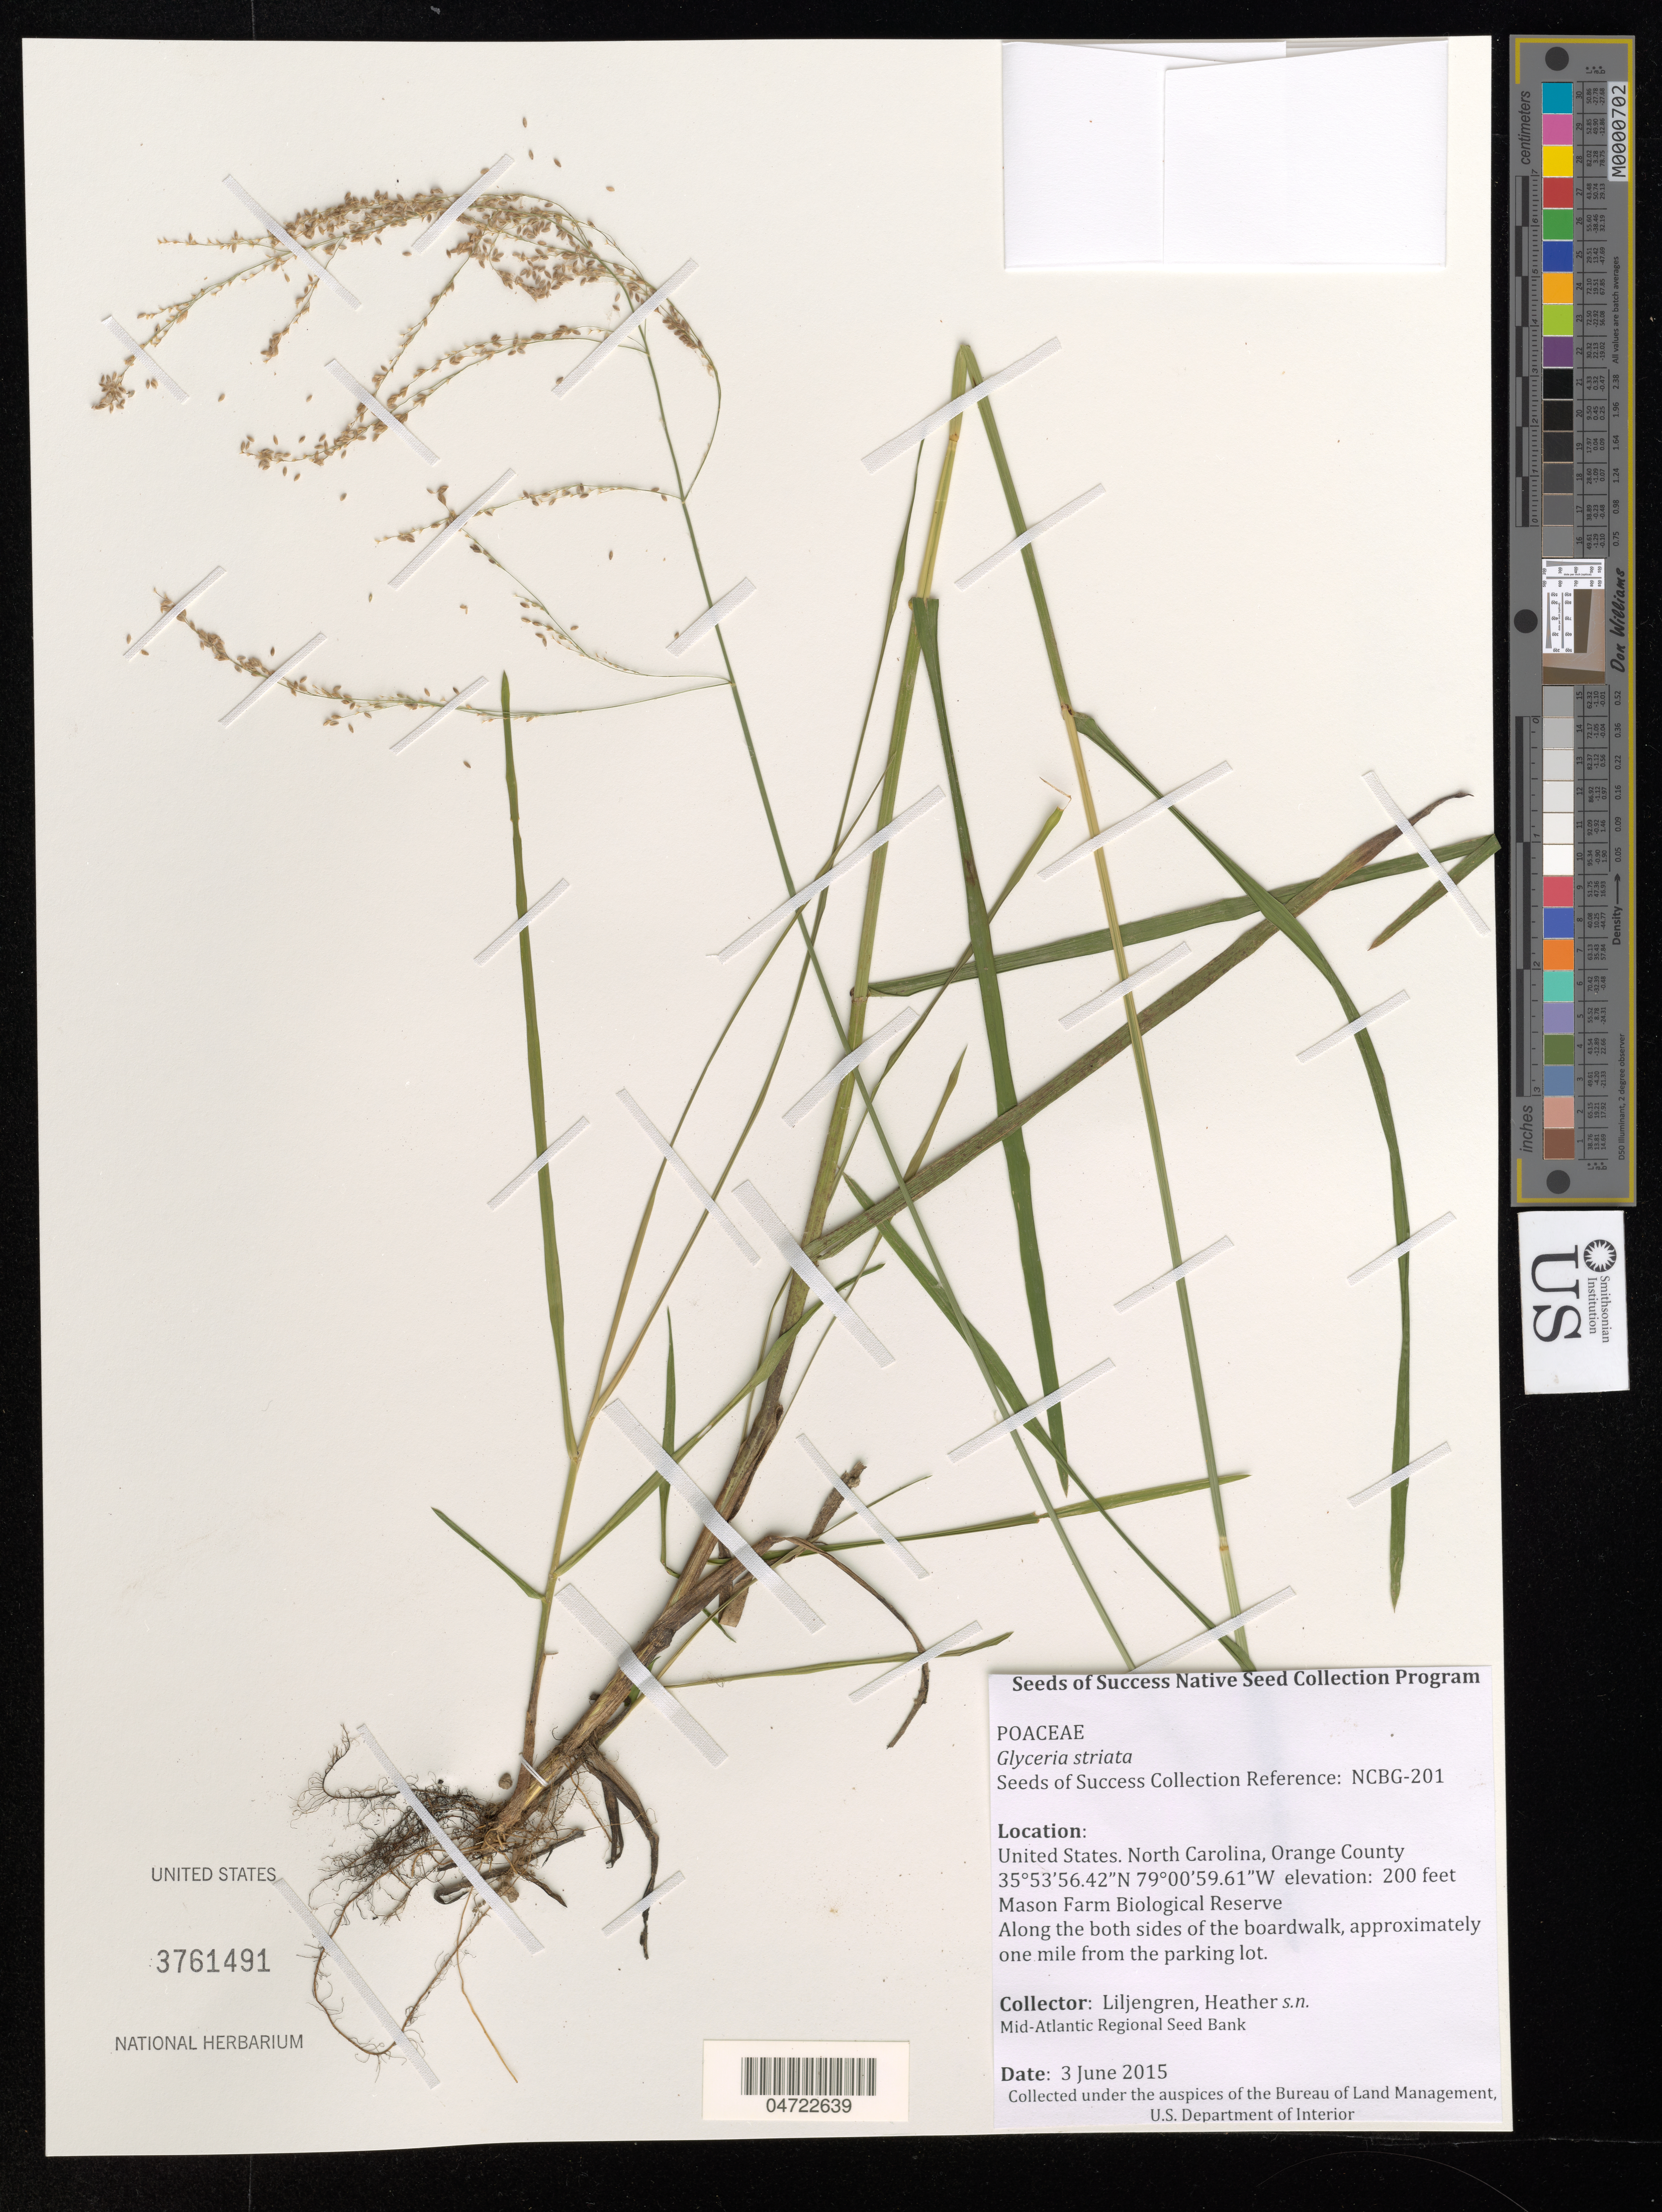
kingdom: Plantae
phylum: Tracheophyta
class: Liliopsida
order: Poales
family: Poaceae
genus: Glyceria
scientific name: Glyceria striata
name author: (Lam.) Hitchc.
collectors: H. Liljengren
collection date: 2015-06-03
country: United States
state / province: North Carolina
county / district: Orange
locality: Orange County. Mason Farm Biological Reserve. Along the both sides of the boardwalk, approximately one mile from the parking lot.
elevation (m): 61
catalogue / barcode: US 3761491